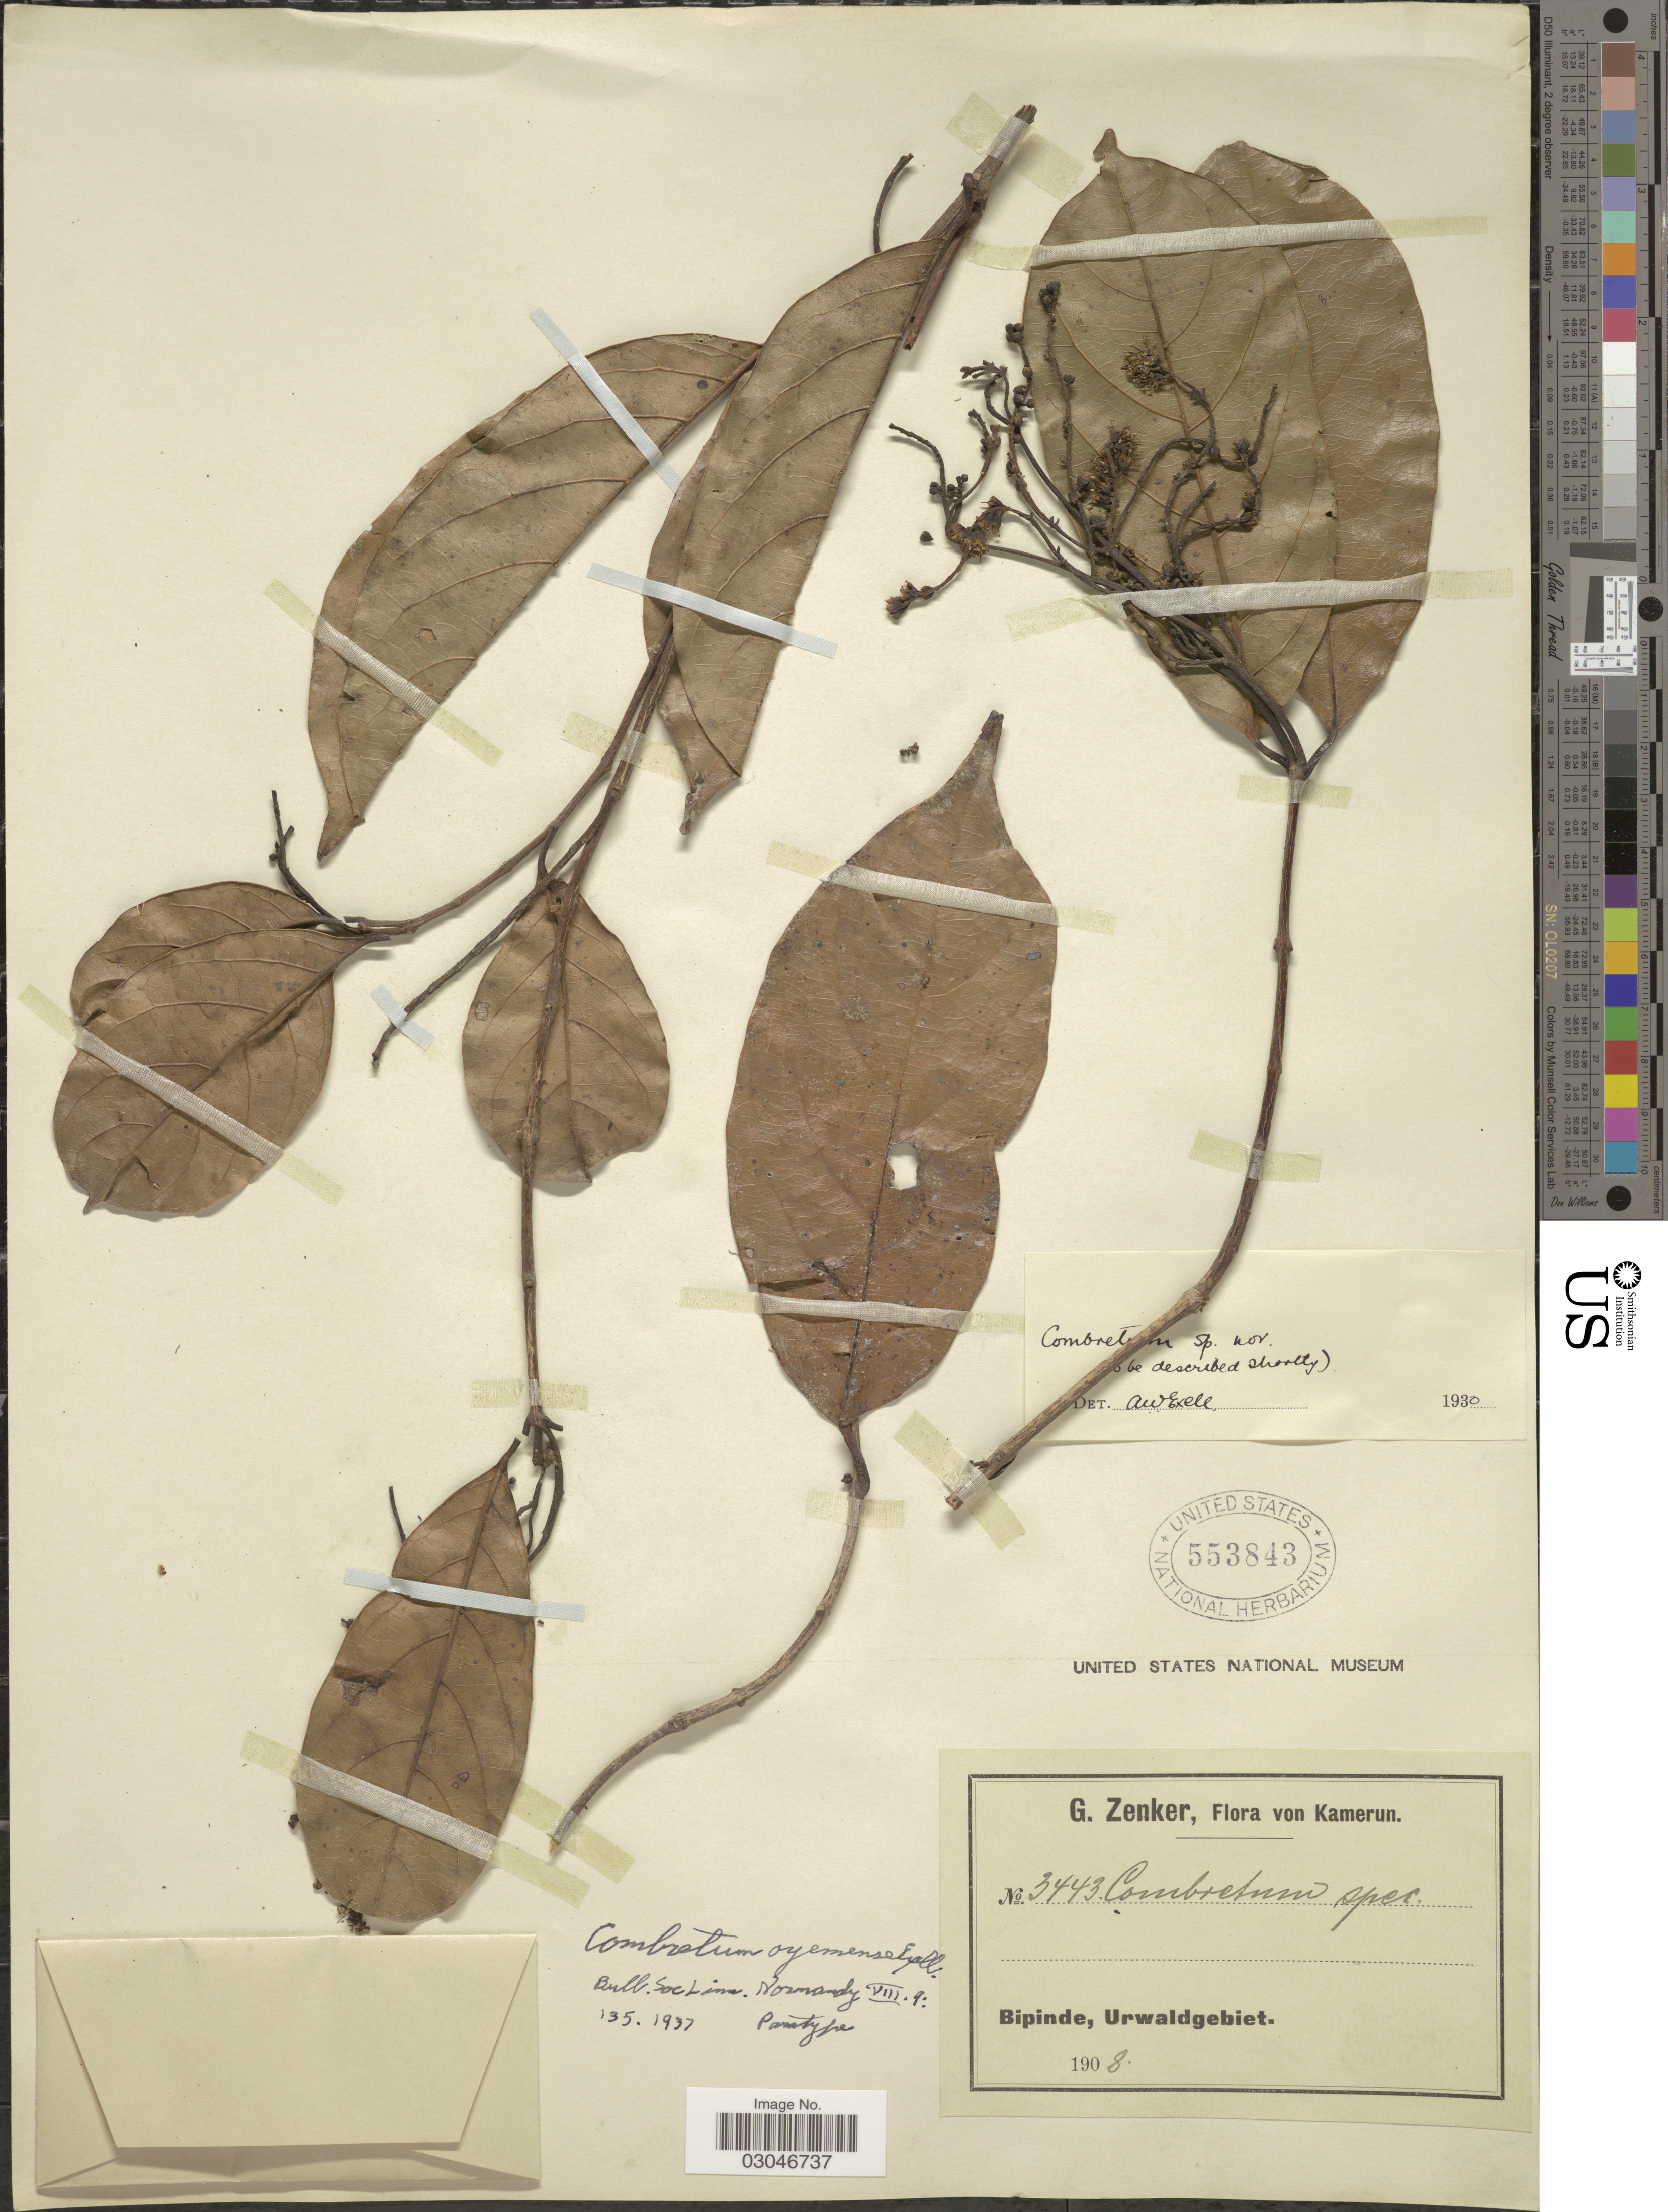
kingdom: Plantae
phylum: Tracheophyta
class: Magnoliopsida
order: Myrtales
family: Combretaceae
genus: Combretum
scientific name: Combretum oyemense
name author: Exell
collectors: G. A. Zenker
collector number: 3443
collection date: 1908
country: Cameroon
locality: Bipinde, Urwaldgebiet.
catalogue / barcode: US 553843